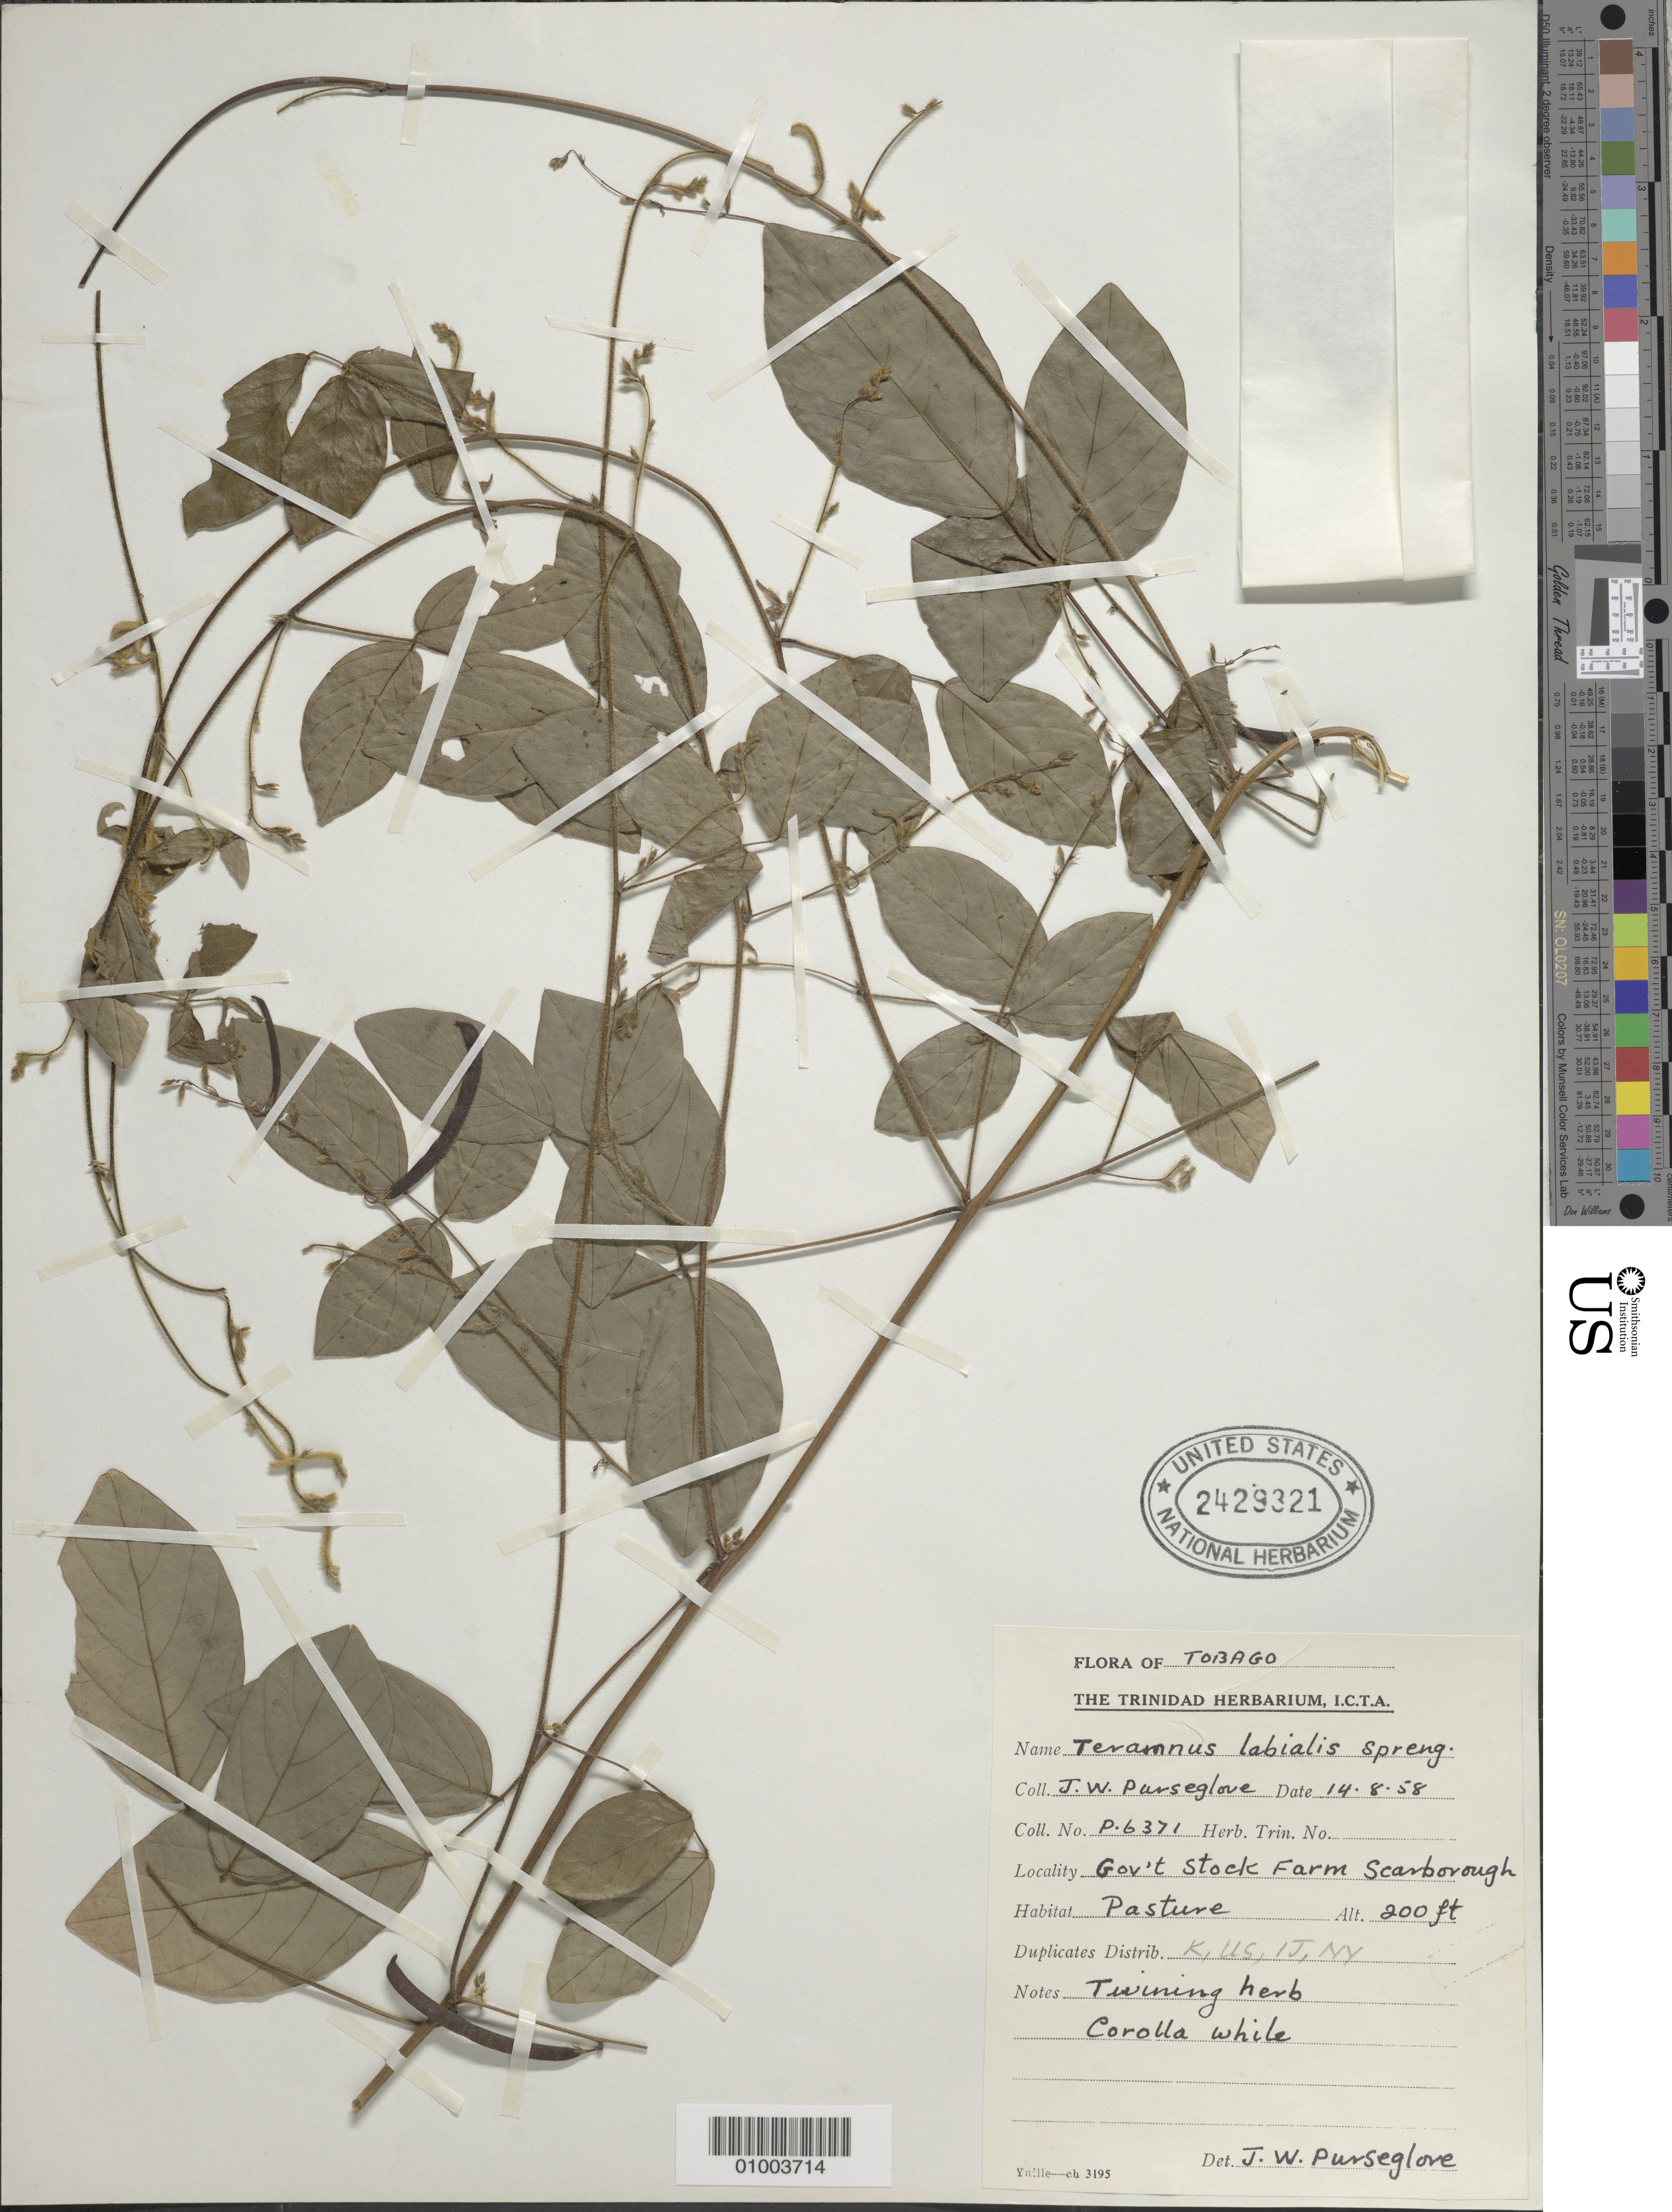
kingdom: Plantae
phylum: Tracheophyta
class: Magnoliopsida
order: Fabales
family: Fabaceae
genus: Teramnus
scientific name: Teramnus labialis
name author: (L. f.) Spreng.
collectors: J. Purseglove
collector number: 6371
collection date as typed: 14 Aug 1958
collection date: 1958-08-14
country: Trinidad and Tobago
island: Tobago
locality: Pasture; Government stock farm Scarborough. Twining herb,, Corolla white.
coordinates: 0 N, 0 E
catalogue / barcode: US 2429321